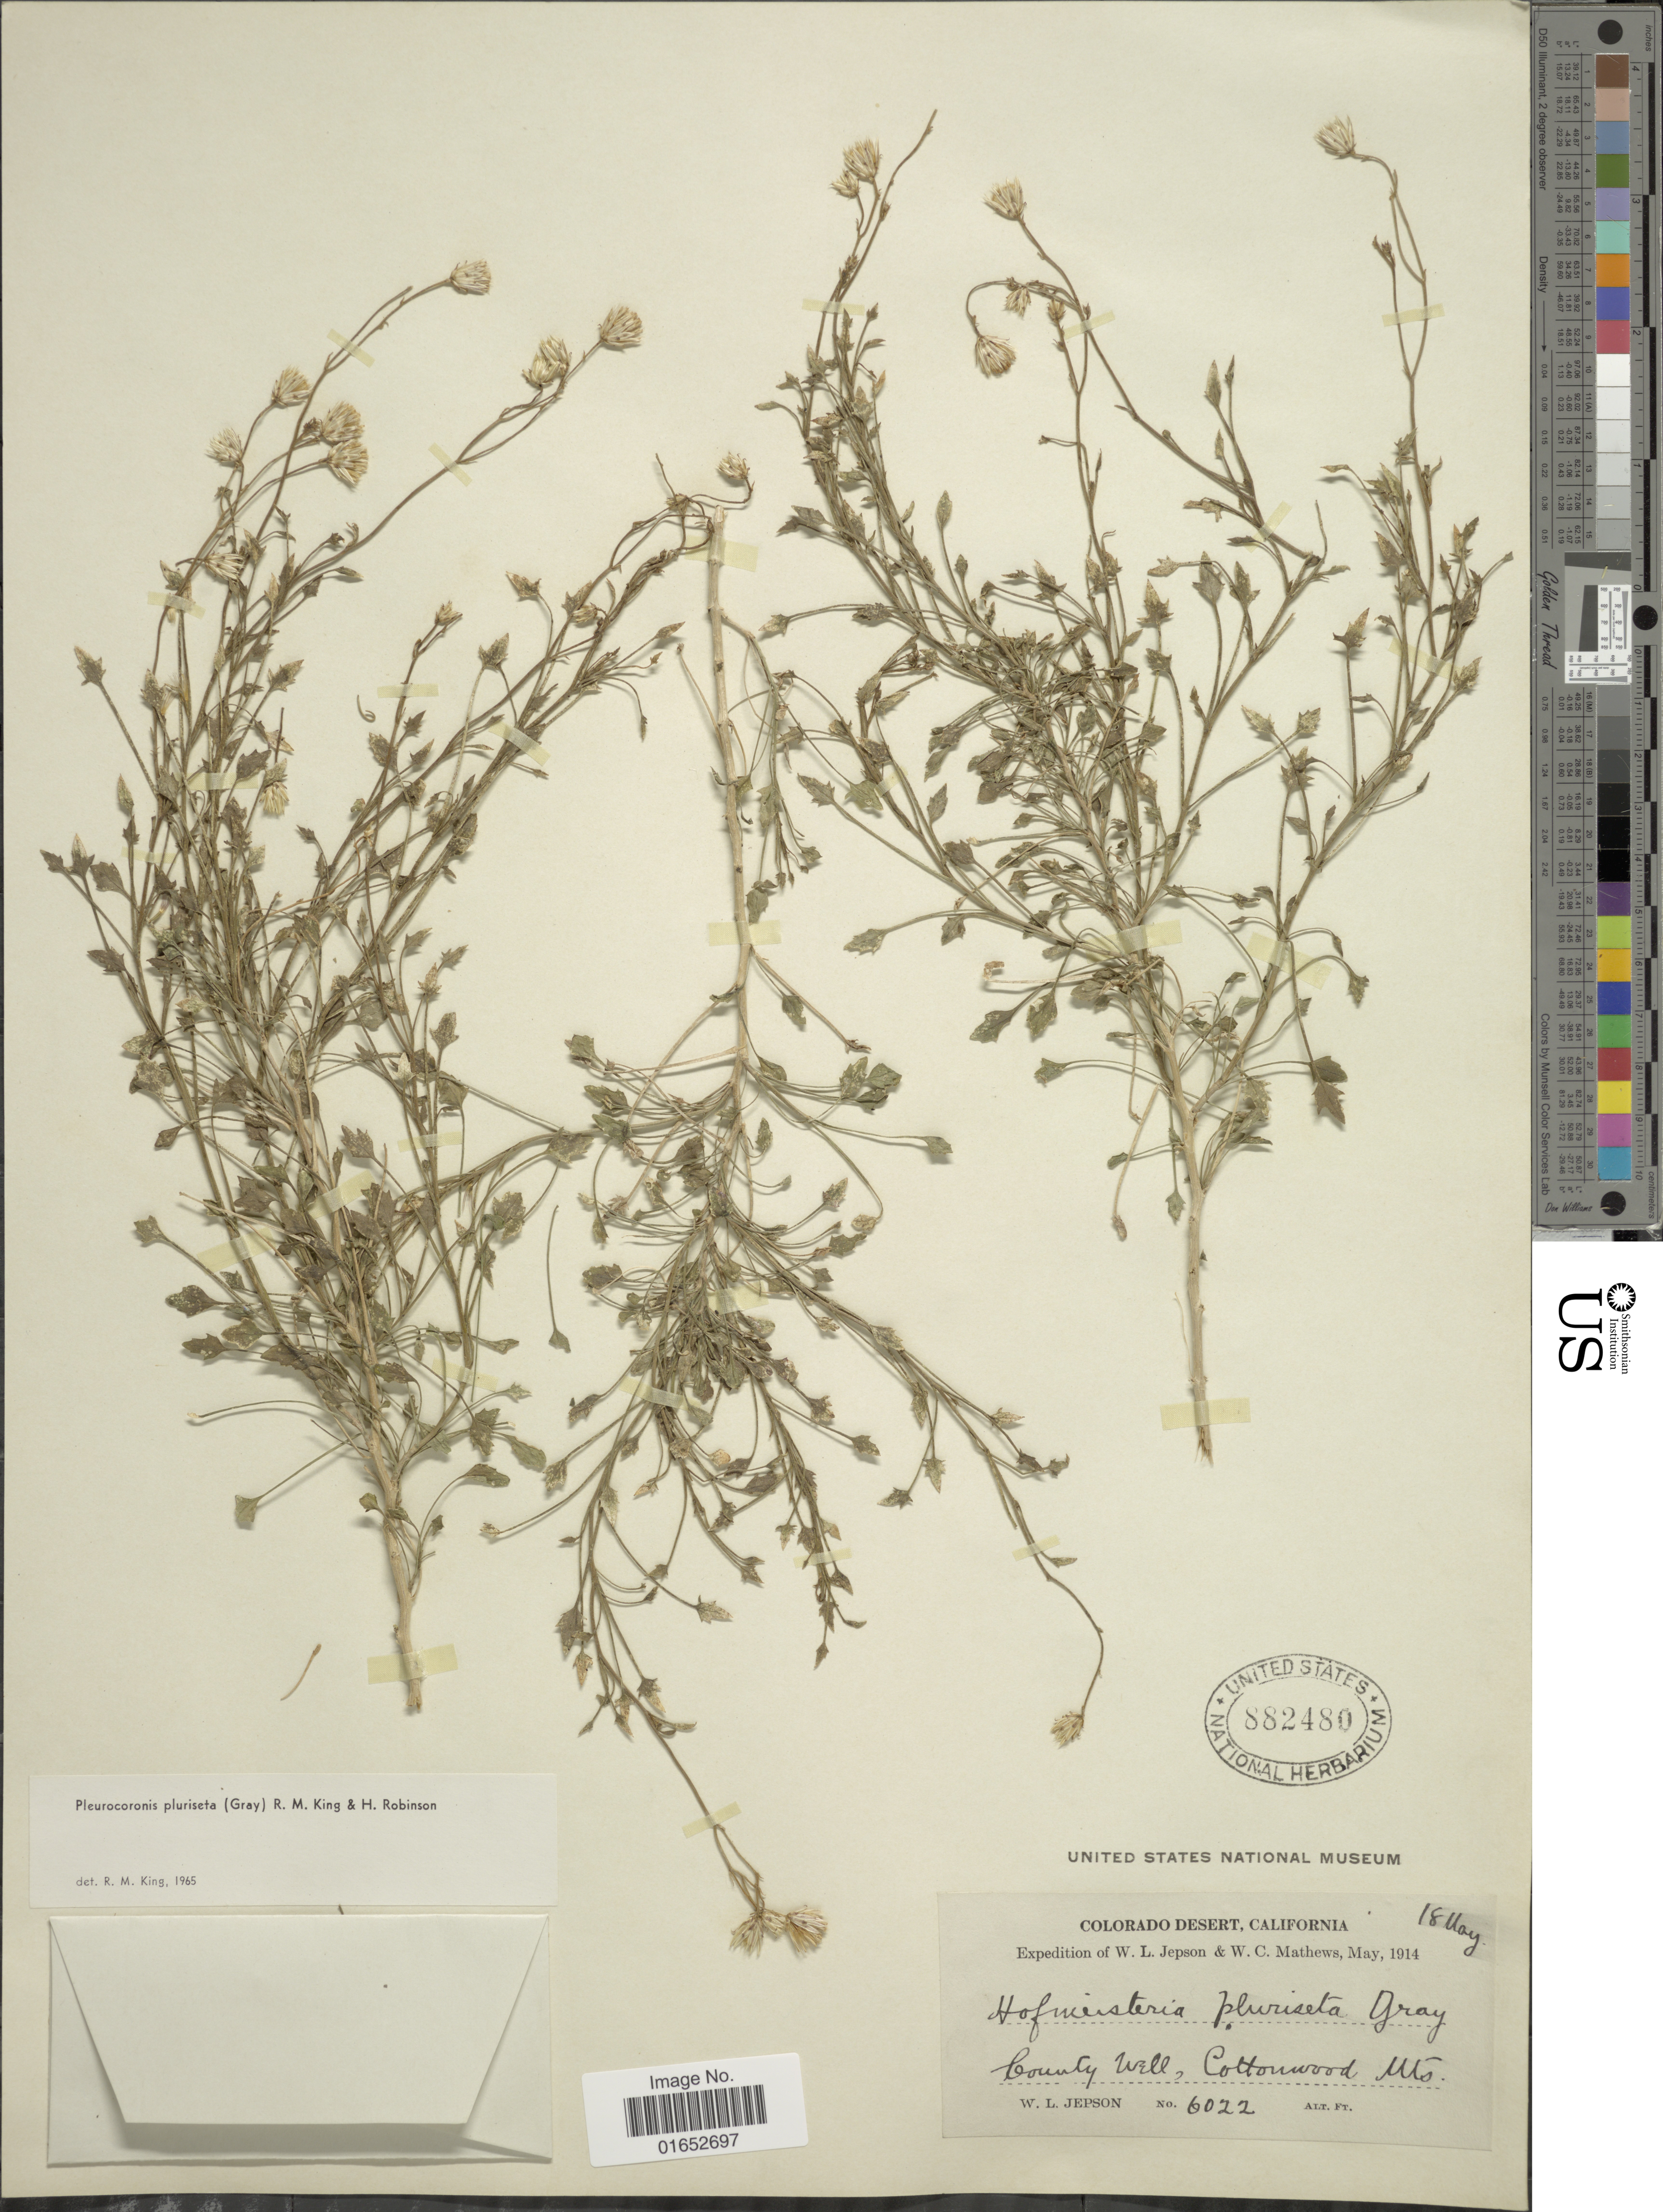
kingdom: Plantae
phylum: Tracheophyta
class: Magnoliopsida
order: Asterales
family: Asteraceae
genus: Pleurocoronis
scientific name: Pleurocoronis pluriseta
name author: (A. Gray) R.M. King & H. Rob.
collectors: W. L. Jepson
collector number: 6022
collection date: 1914-05-18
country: United States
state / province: California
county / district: Inyo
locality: County Well, Cottonwood Mts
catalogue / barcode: US 882480